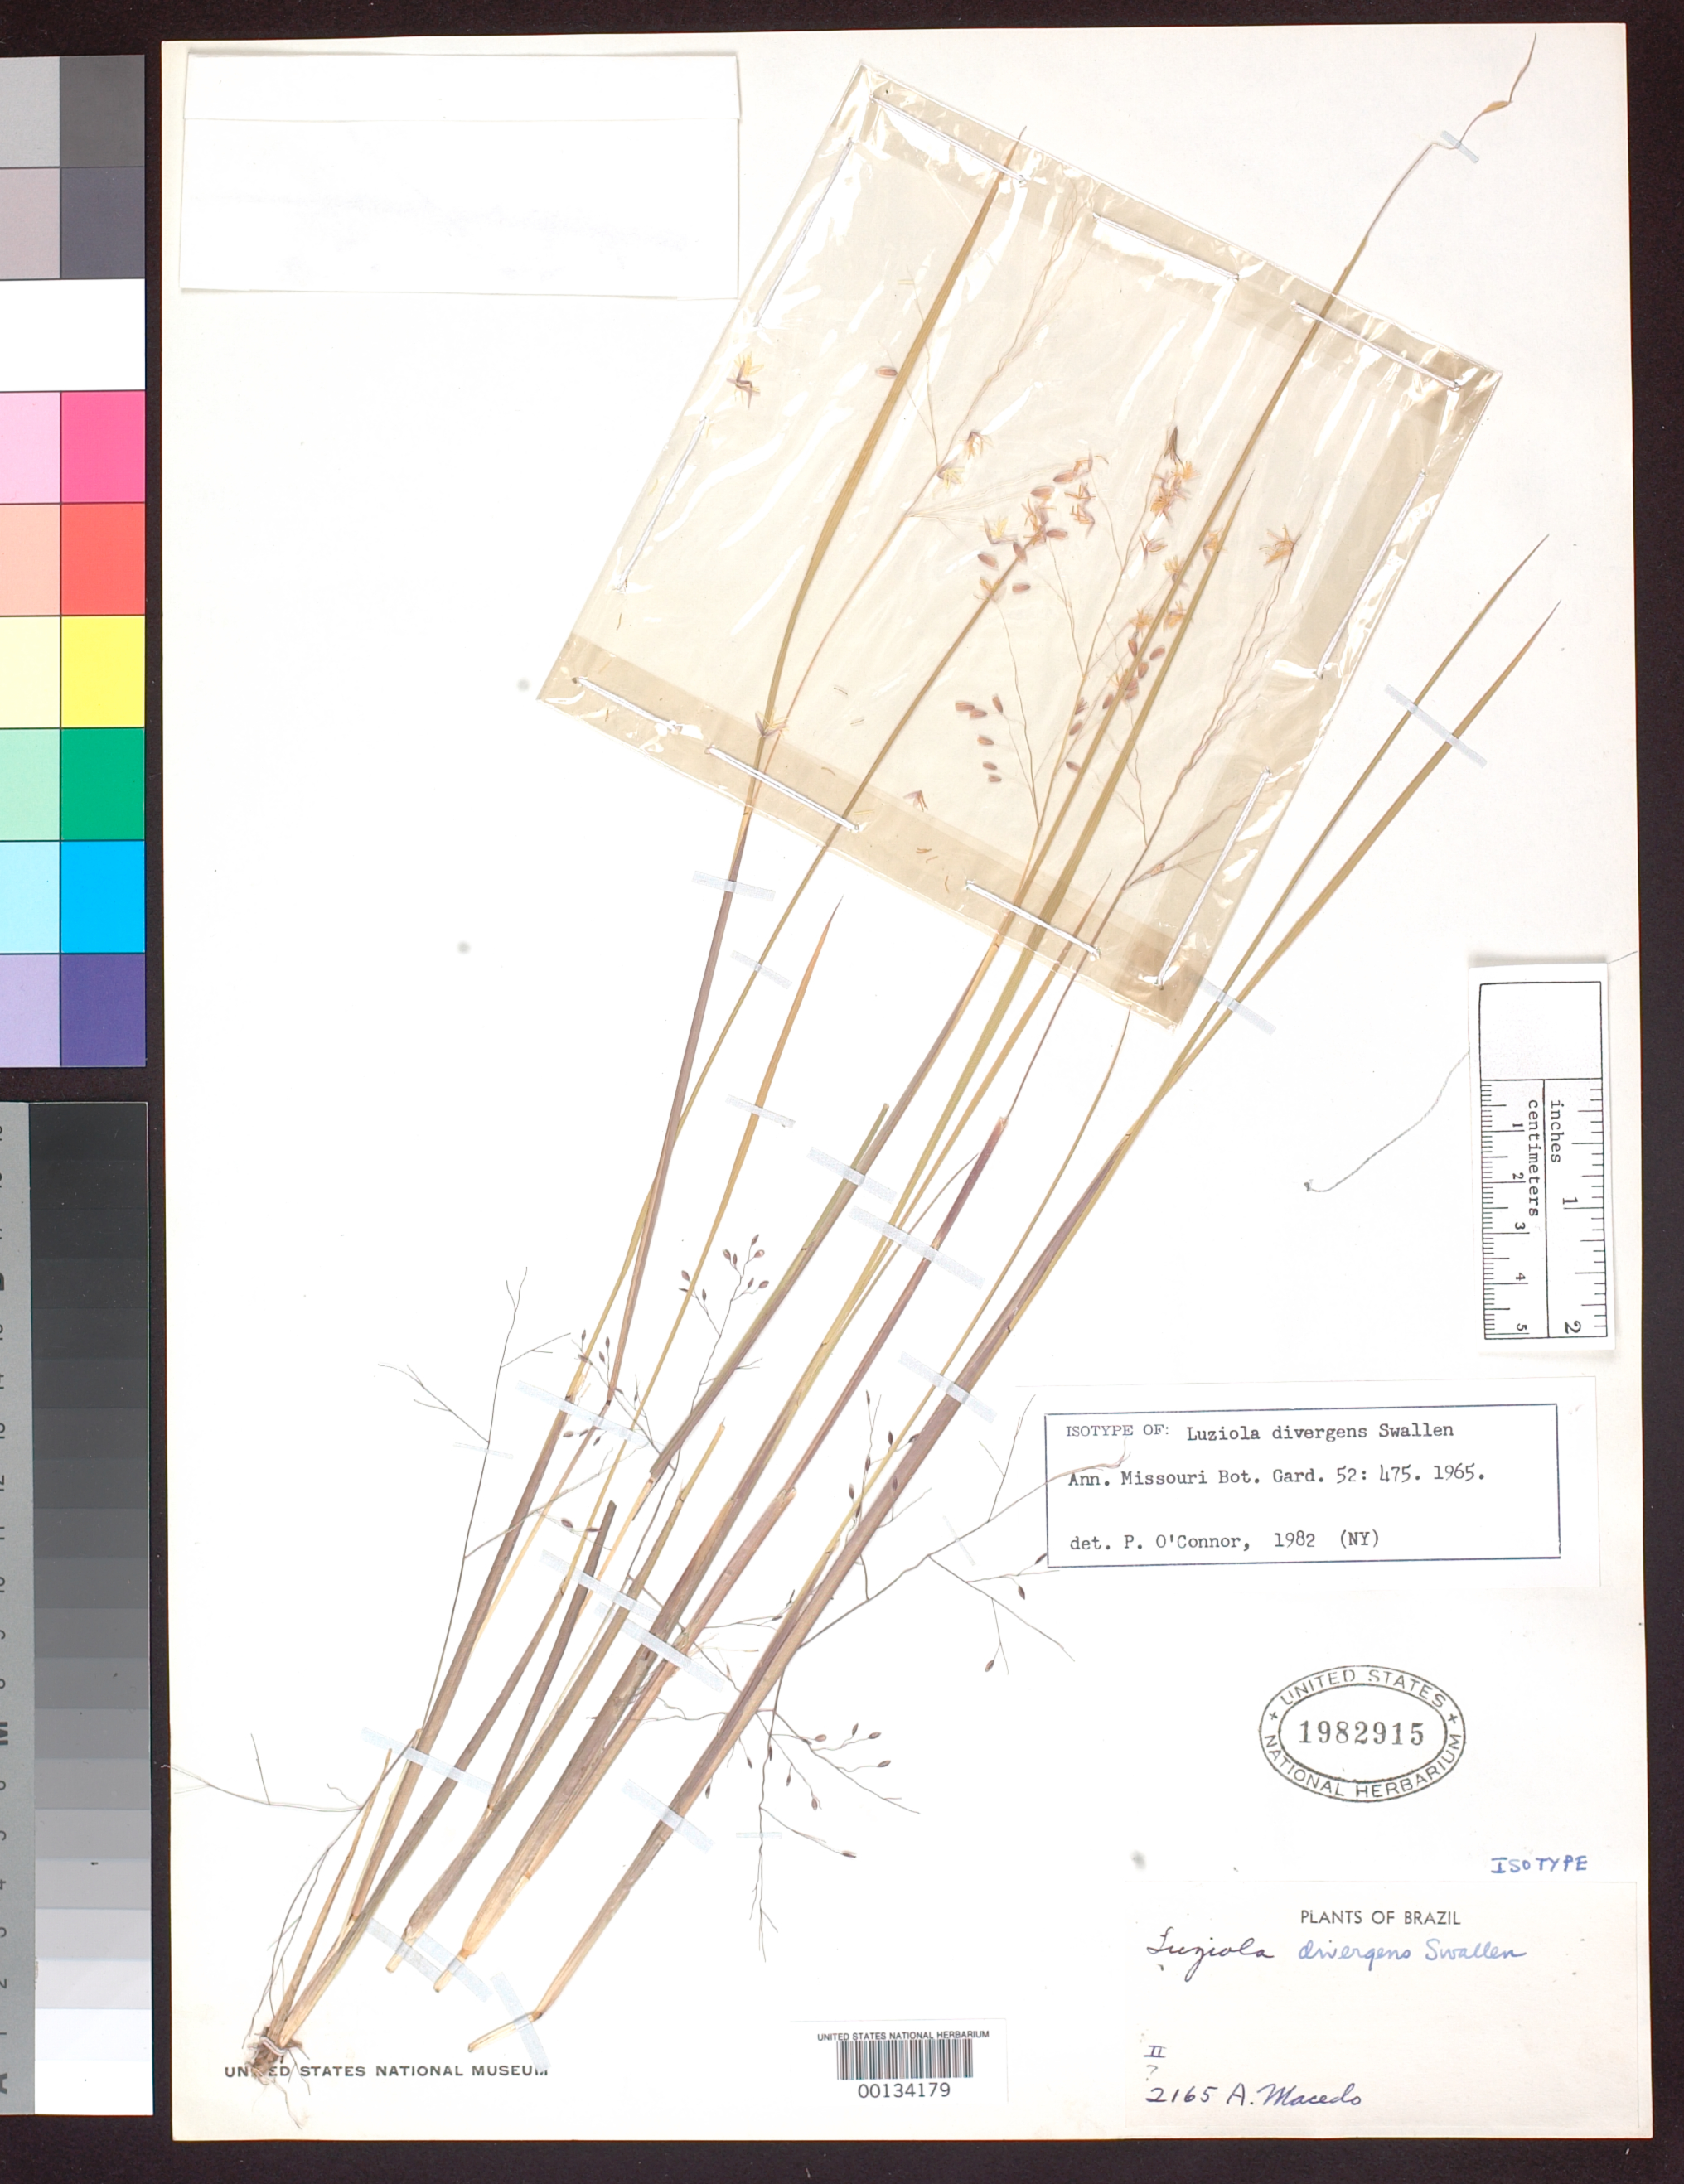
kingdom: Plantae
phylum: Tracheophyta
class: Liliopsida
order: Poales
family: Poaceae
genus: Luziola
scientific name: Luziola divergens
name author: Swallen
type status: Isotype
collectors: A. Macedo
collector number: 2165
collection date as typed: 18 Feb 1950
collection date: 1950-02-18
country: Brazil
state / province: Minas Gerais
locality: Municipio de Ituiutaba, S. Terezinha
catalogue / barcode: US 1982915